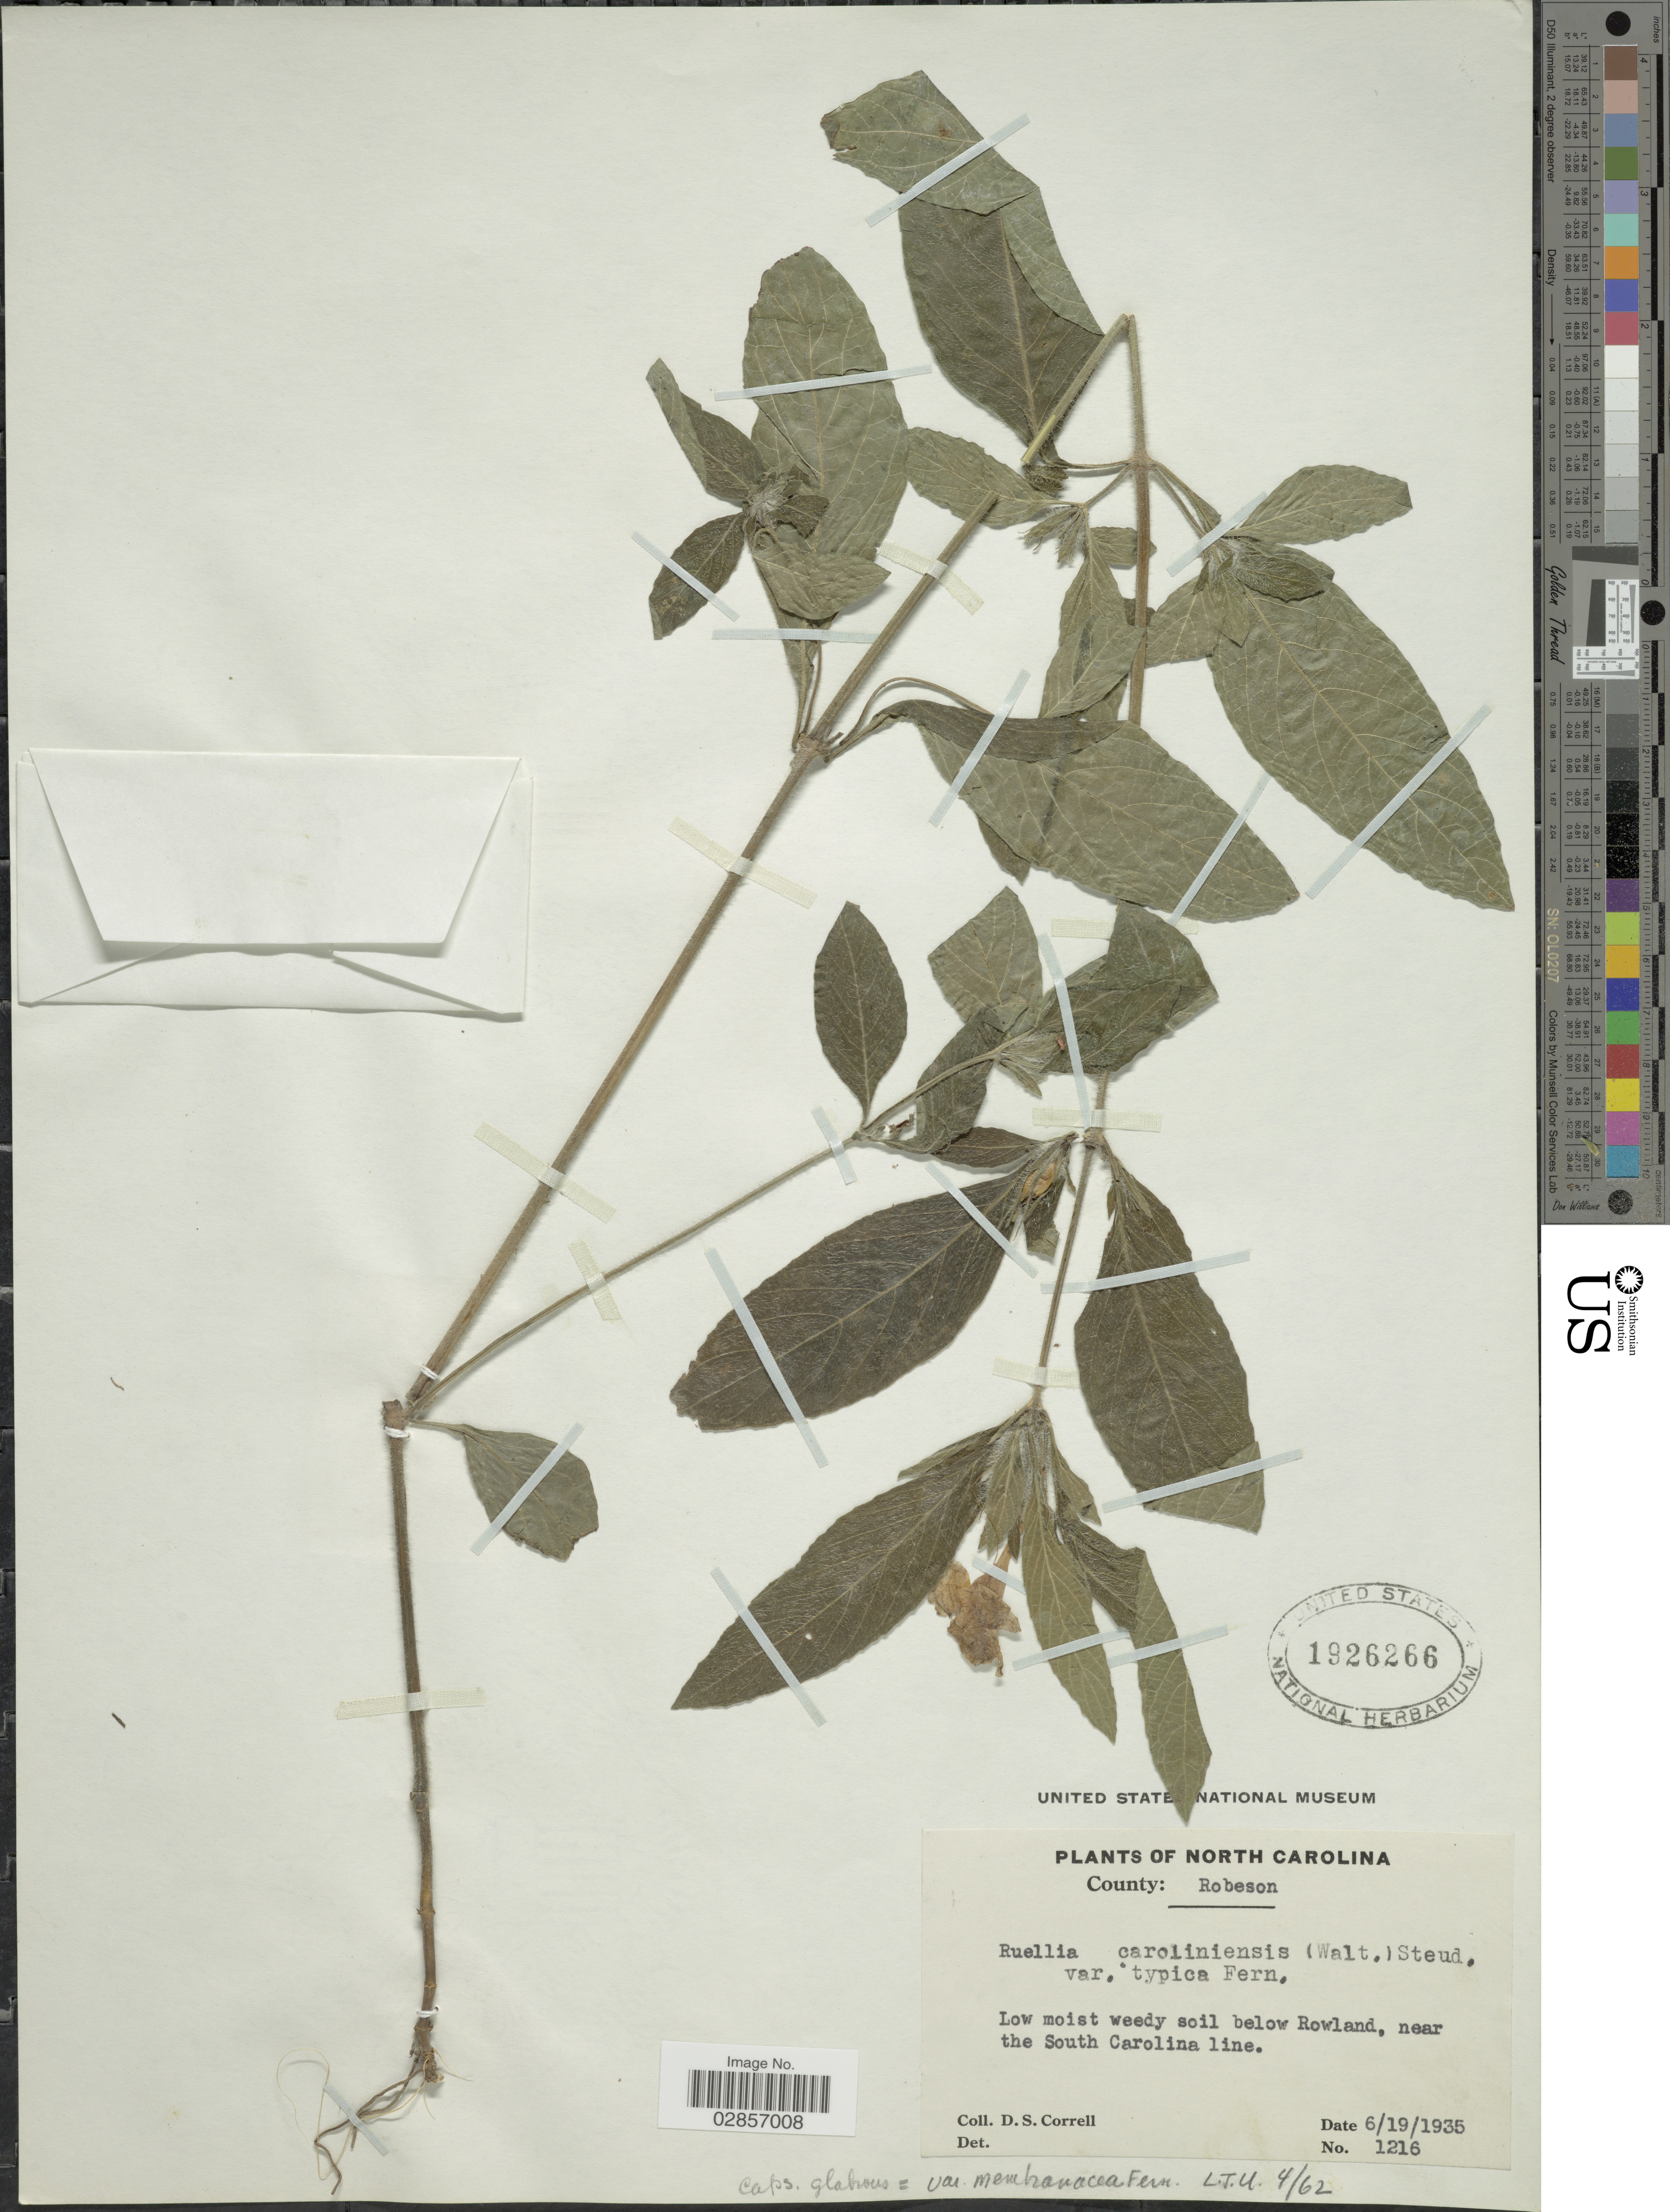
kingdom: Plantae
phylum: Tracheophyta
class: Magnoliopsida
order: Lamiales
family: Acanthaceae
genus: Ruellia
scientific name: Ruellia caroliniensis var. membranacea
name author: Fernald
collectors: D. S. Correll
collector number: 1216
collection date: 1935-06-19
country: United States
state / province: North Carolina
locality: County: Robeson. Low moist weedy soil below Rowland, near the South Carolina line.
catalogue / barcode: US 1926266